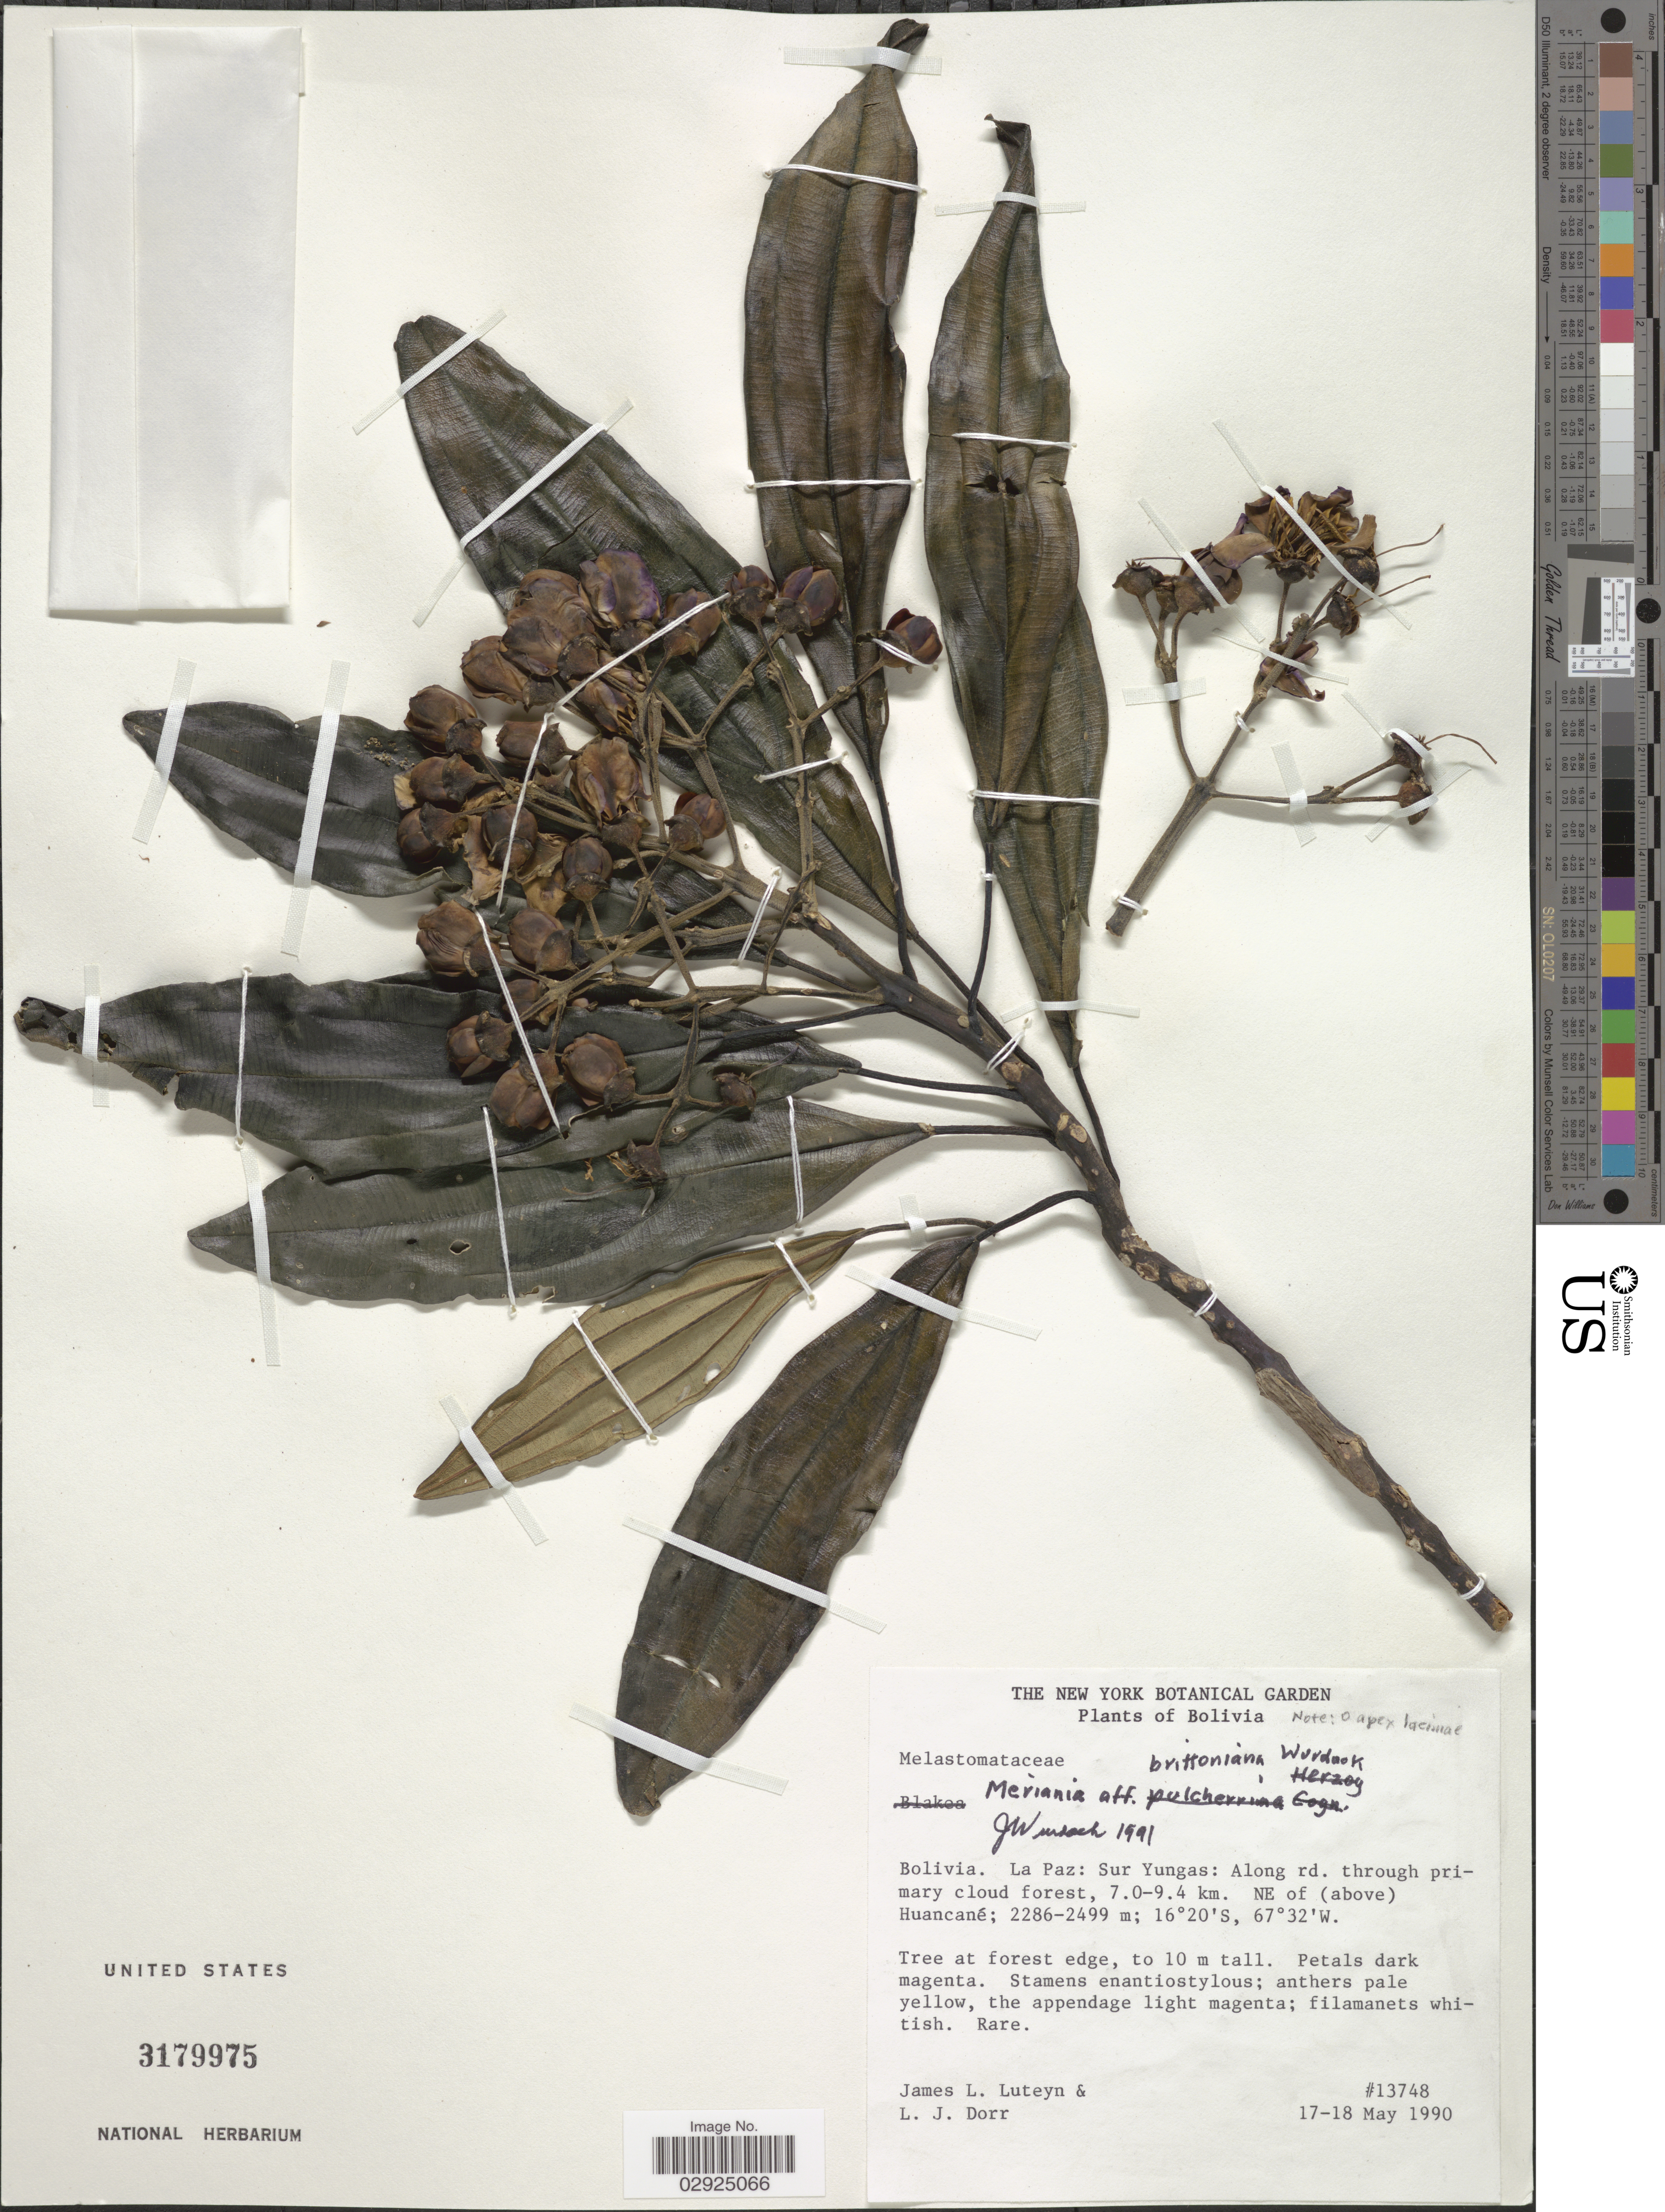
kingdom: Plantae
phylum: Tracheophyta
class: Magnoliopsida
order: Myrtales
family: Melastomataceae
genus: Meriania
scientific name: Meriania brittoniana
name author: Wurdack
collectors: J. Luteyn & L. J. Dorr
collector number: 13748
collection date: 1990-05-17/1990-05-18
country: Bolivia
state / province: La Paz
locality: Sur Yungas: Along rd. through primary cloud forest, 7.0-9.4. km. NE of (above) Huancané.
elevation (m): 2286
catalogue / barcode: US 3179975